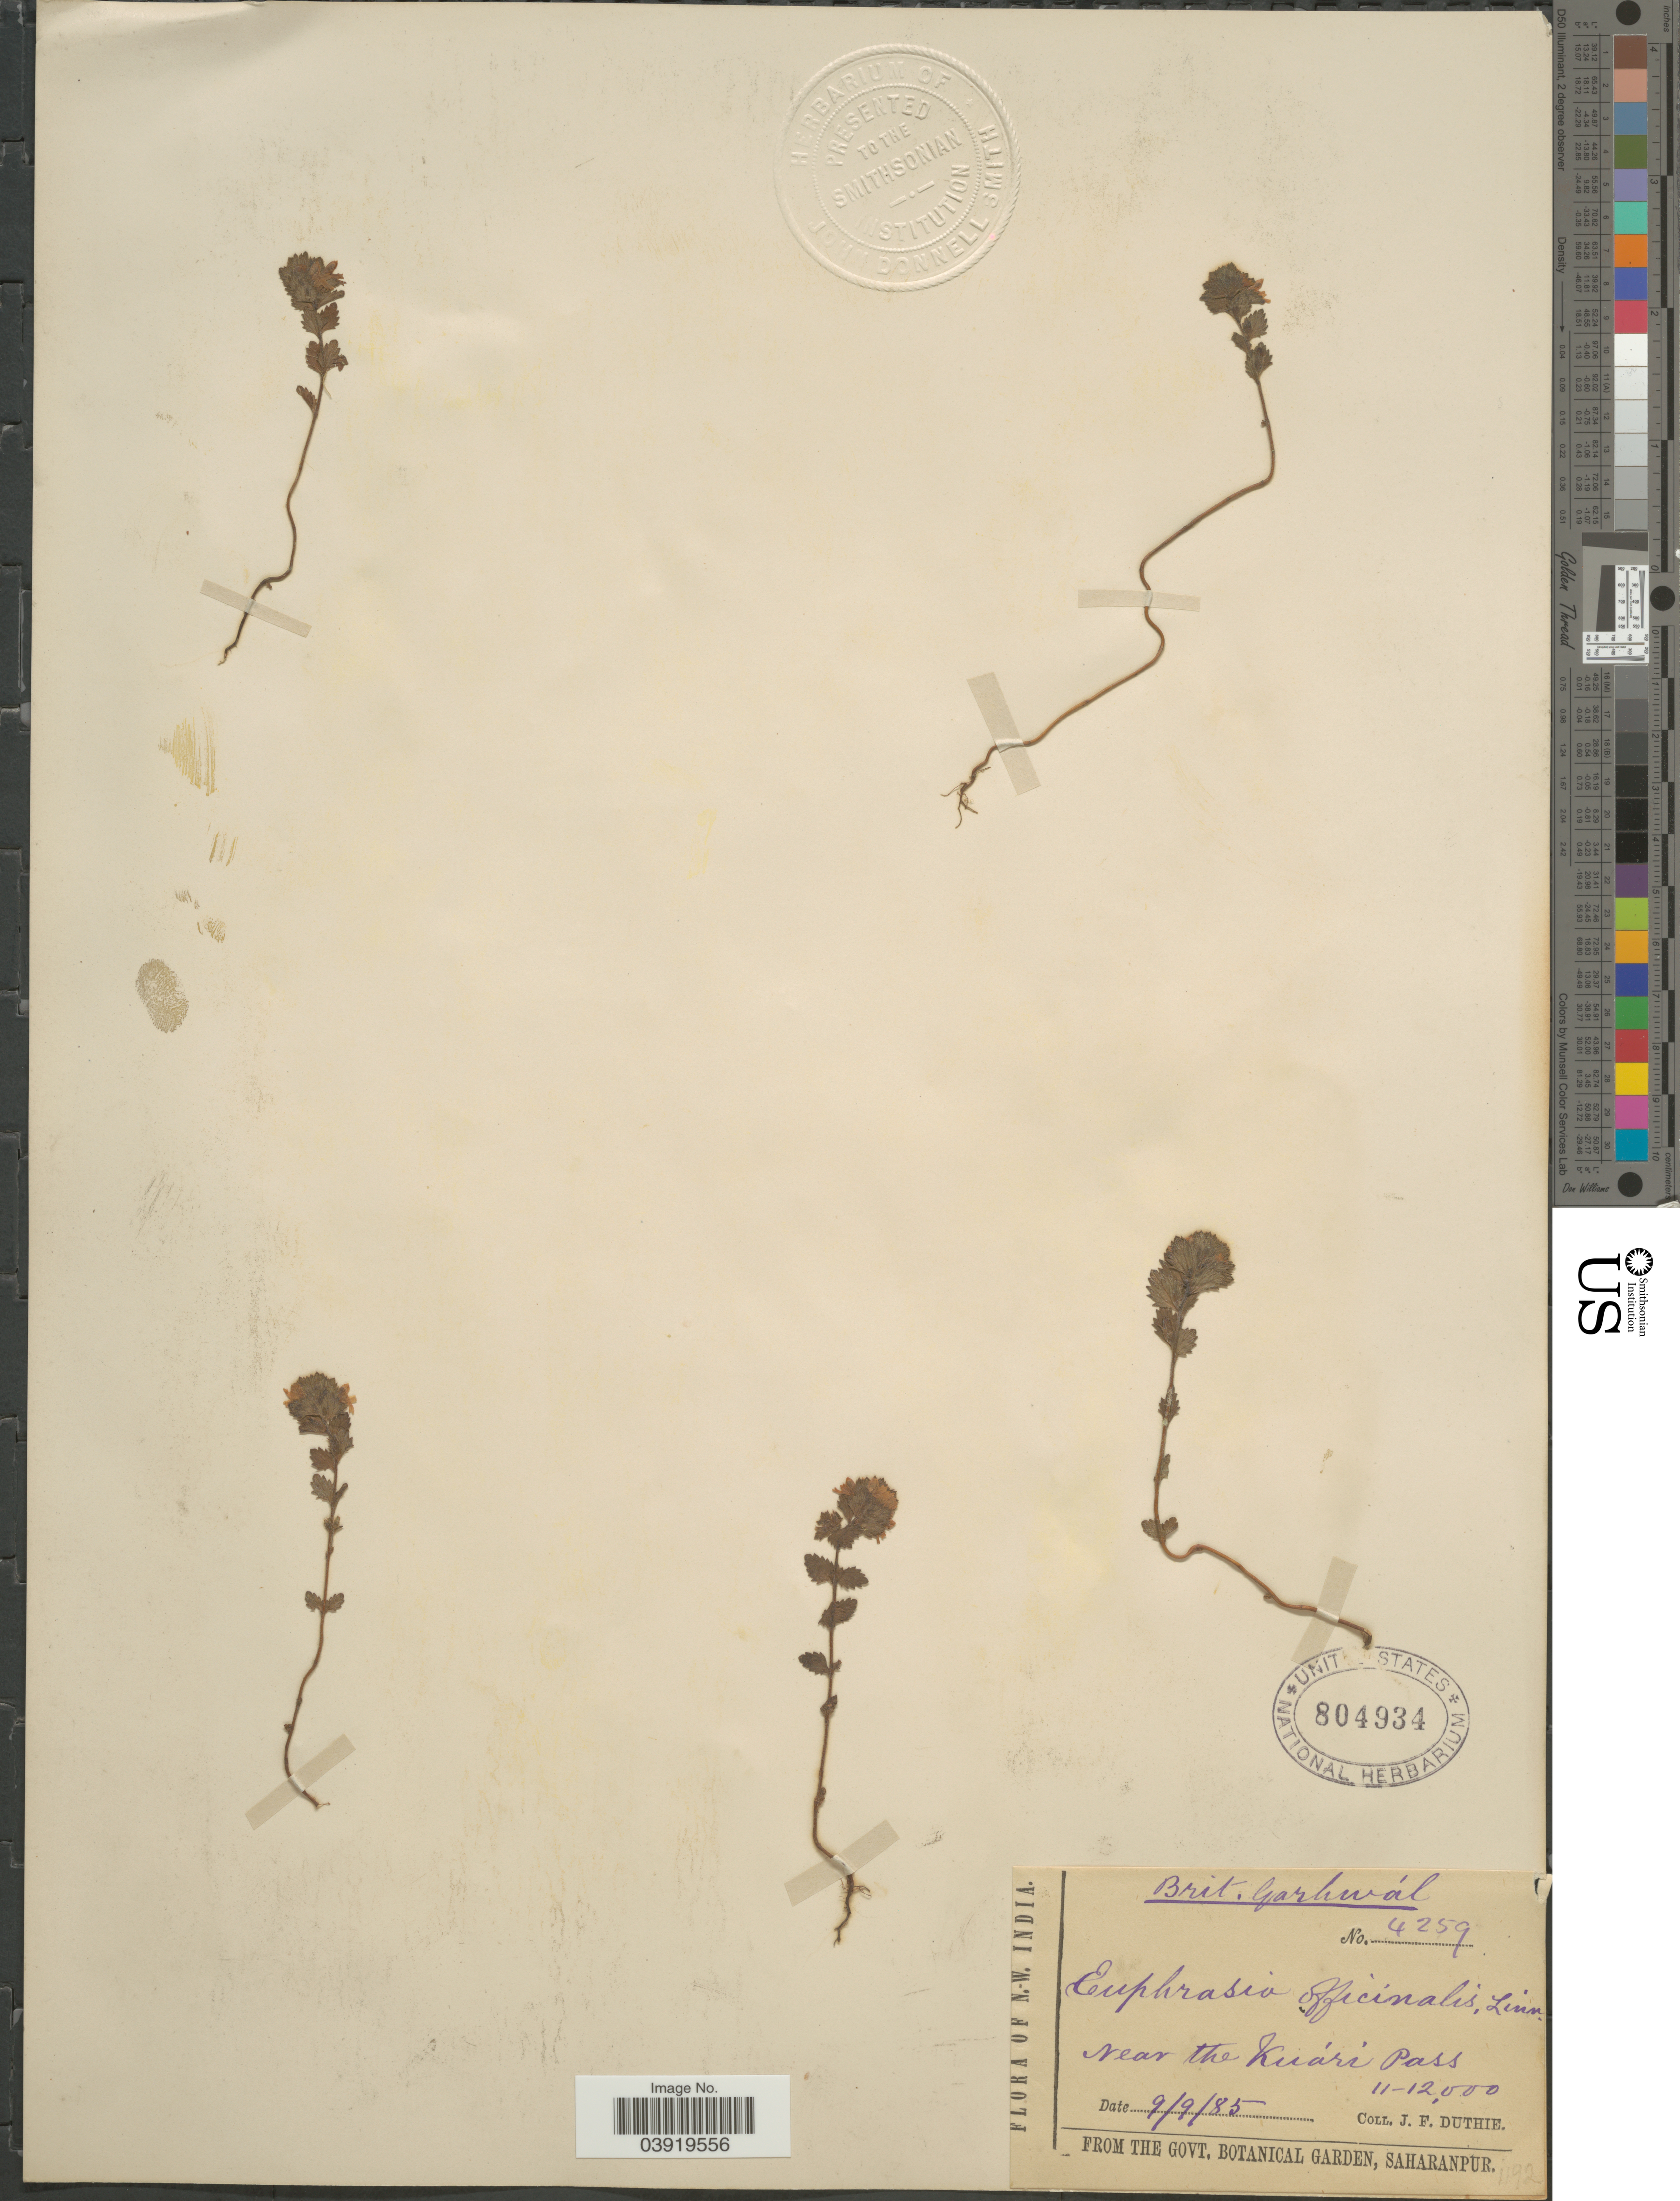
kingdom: Plantae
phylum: Tracheophyta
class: Magnoliopsida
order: Lamiales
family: Orobanchaceae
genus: Euphrasia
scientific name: Euphrasia officinalis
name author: L.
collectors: J. F. Duthie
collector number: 4259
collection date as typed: Transcribed d/m/y: 9/9/85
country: India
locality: N.-W. India. Brit. Garhwál. Near the Kuári Pass.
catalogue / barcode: US 804934